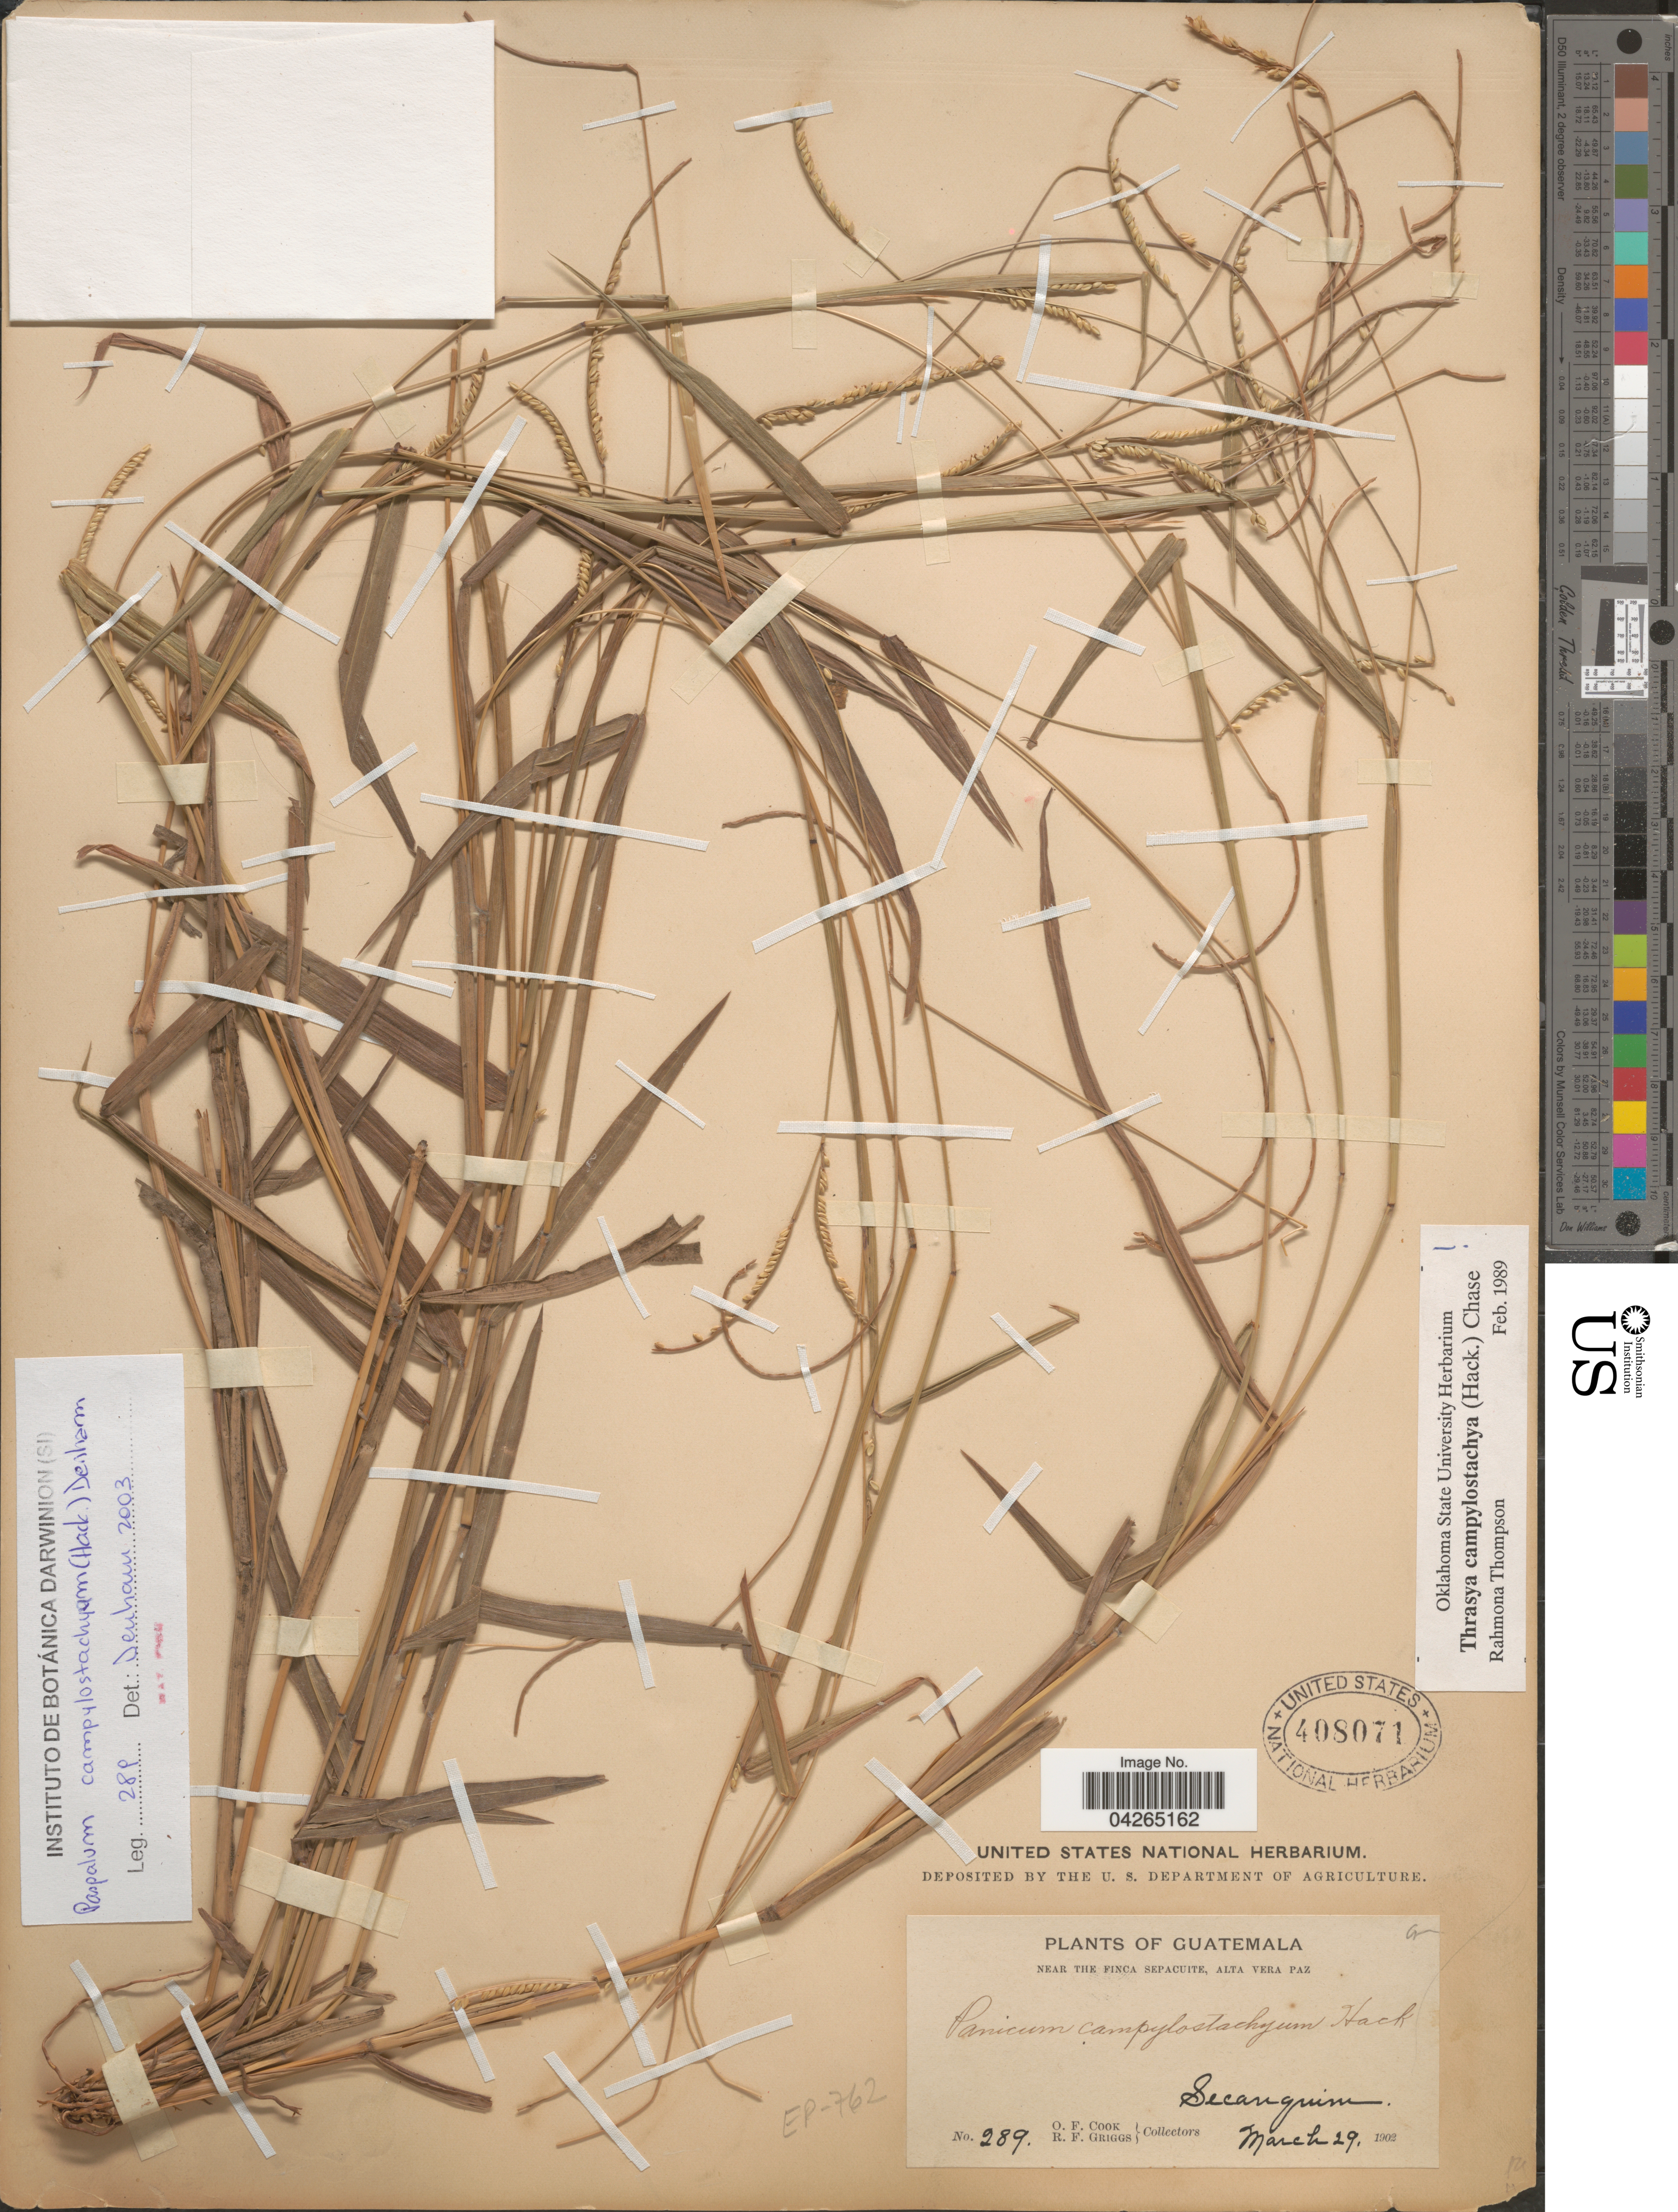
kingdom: Plantae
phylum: Tracheophyta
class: Liliopsida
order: Poales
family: Poaceae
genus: Paspalum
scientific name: Paspalum campylostachyum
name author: (Hack.) S. Denham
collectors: O. F. Cook & R. F. Griggs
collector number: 289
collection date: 1902-03-29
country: Guatemala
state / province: Alta Verapaz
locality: Near the Finca Sepacuite. Secanquin.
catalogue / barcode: US 408071